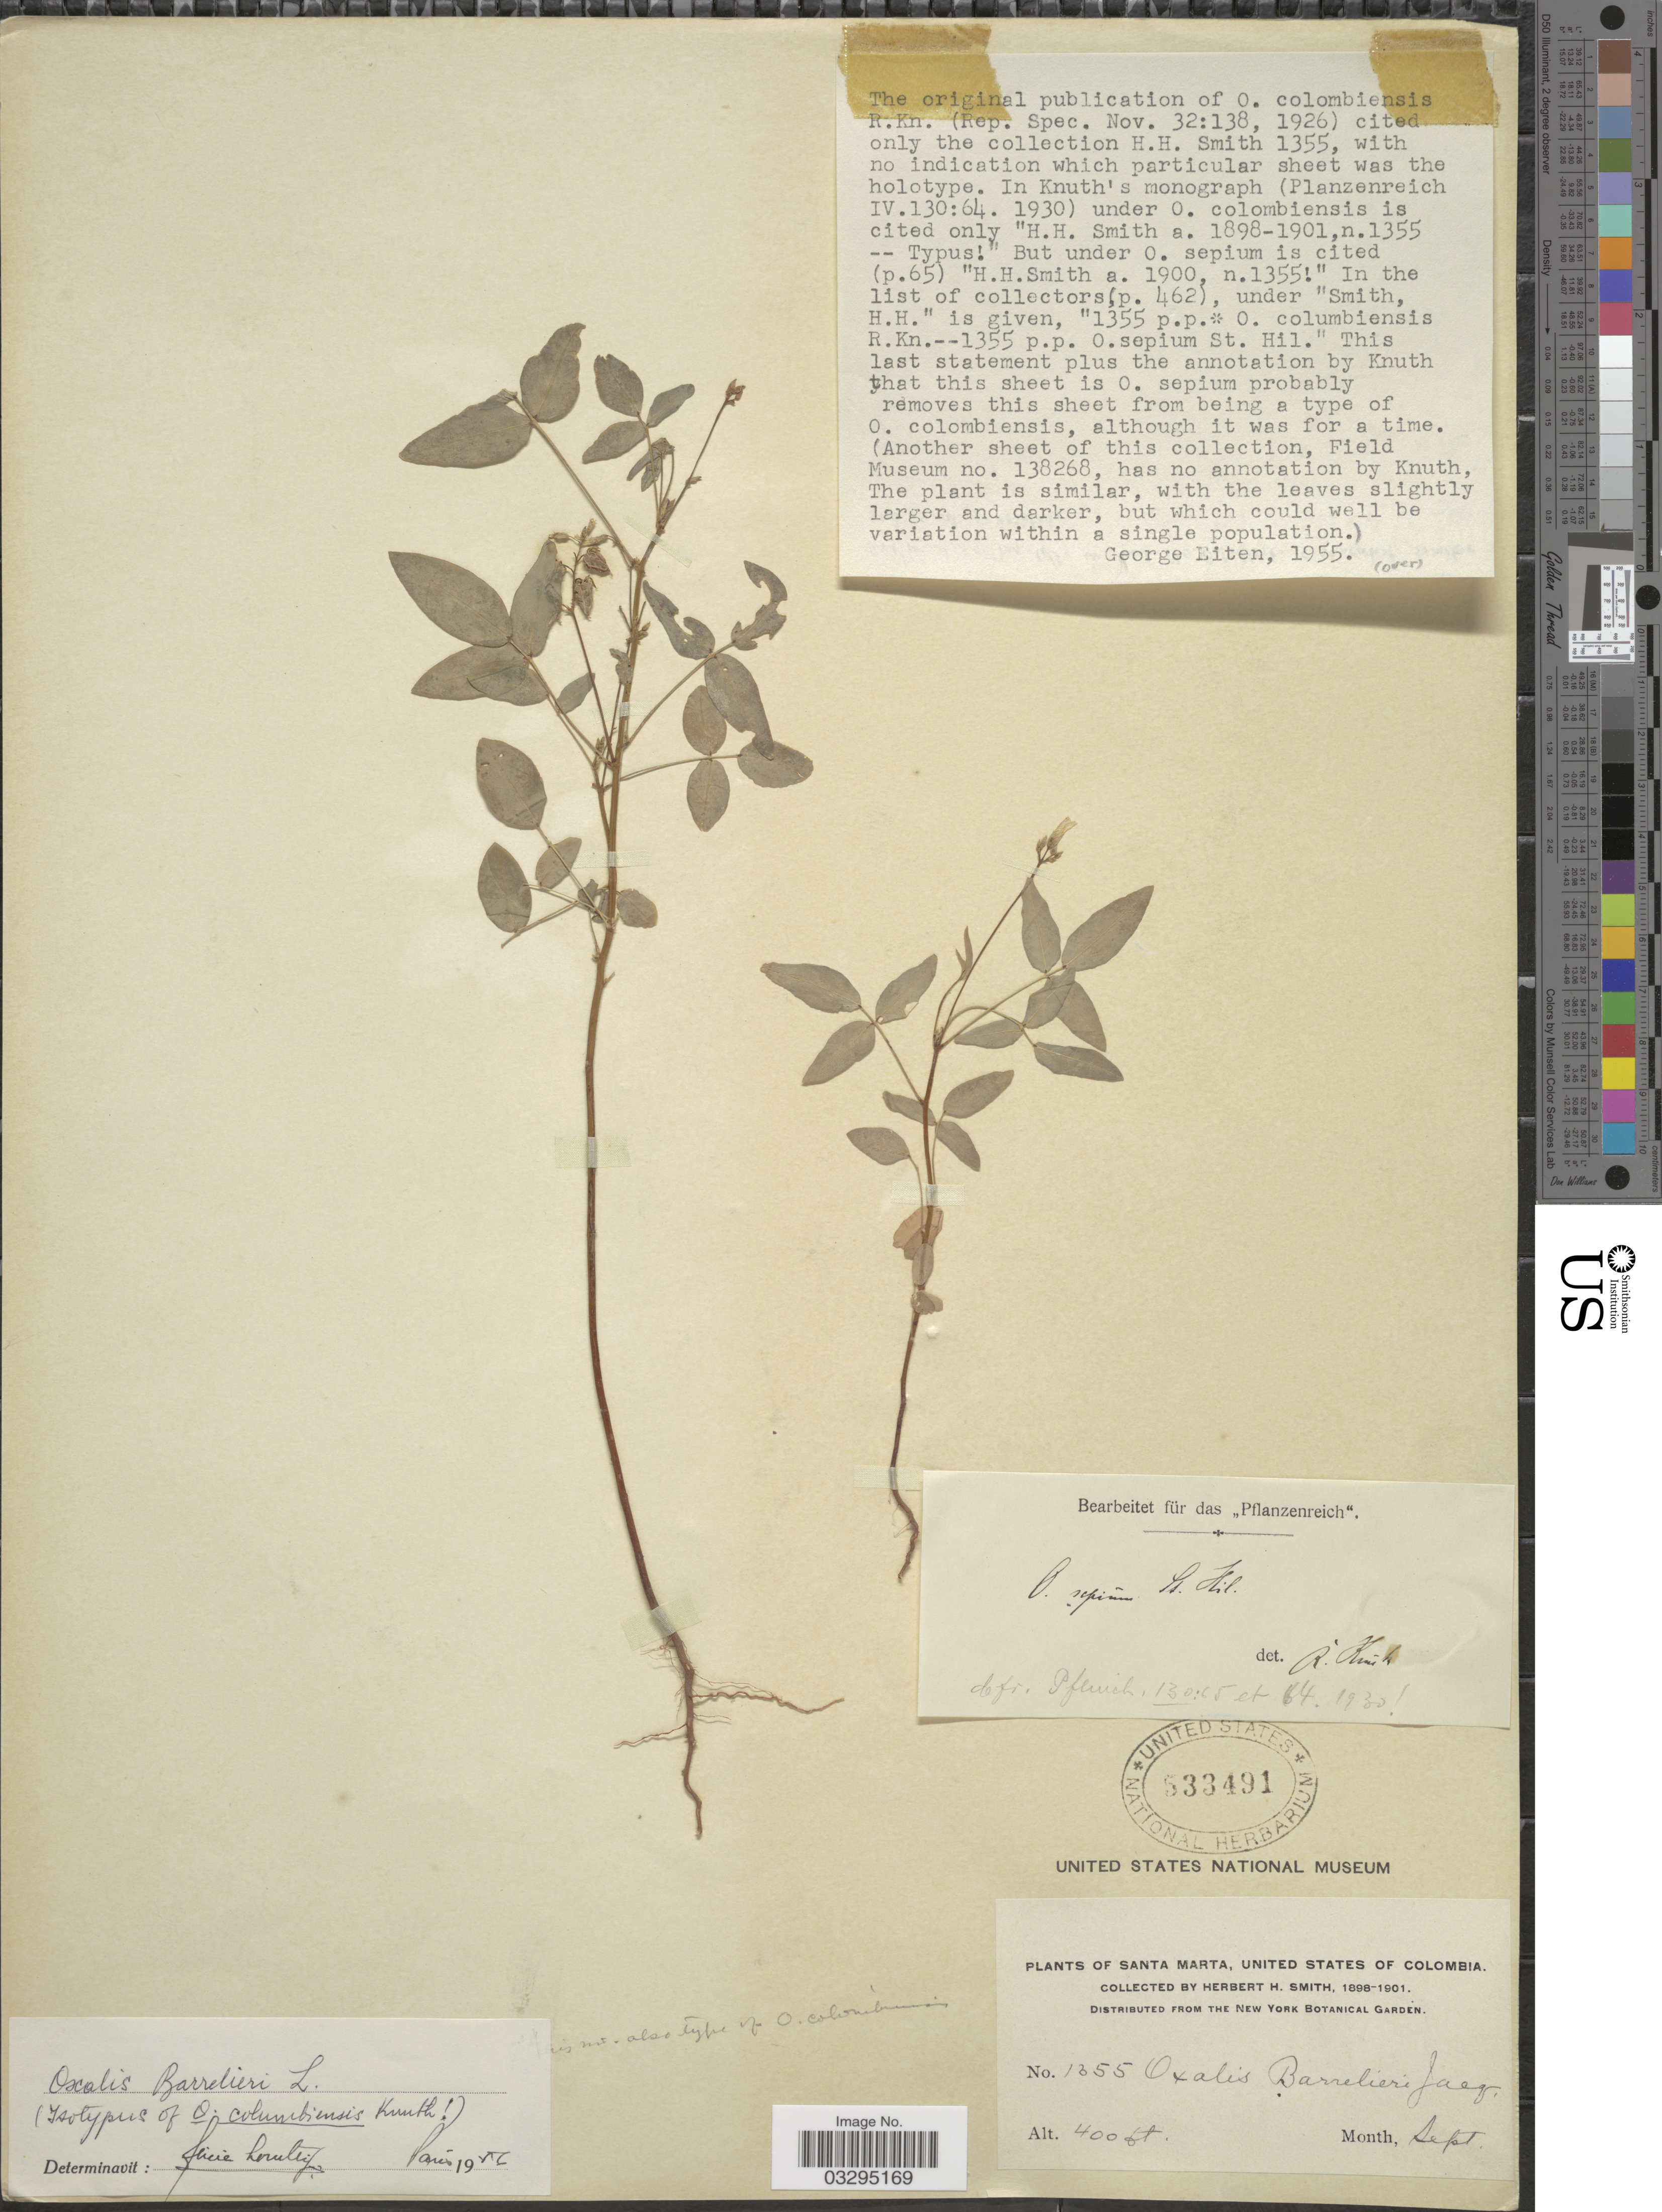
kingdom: Plantae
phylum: Tracheophyta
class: Magnoliopsida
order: Oxalidales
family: Oxalidaceae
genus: Oxalis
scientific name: Oxalis barrelieri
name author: L.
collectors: Herbert H. Smith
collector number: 1355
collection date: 1898-09/1901-09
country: Colombia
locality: Santa Marta, United States of Colombia.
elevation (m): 122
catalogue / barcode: US 533491